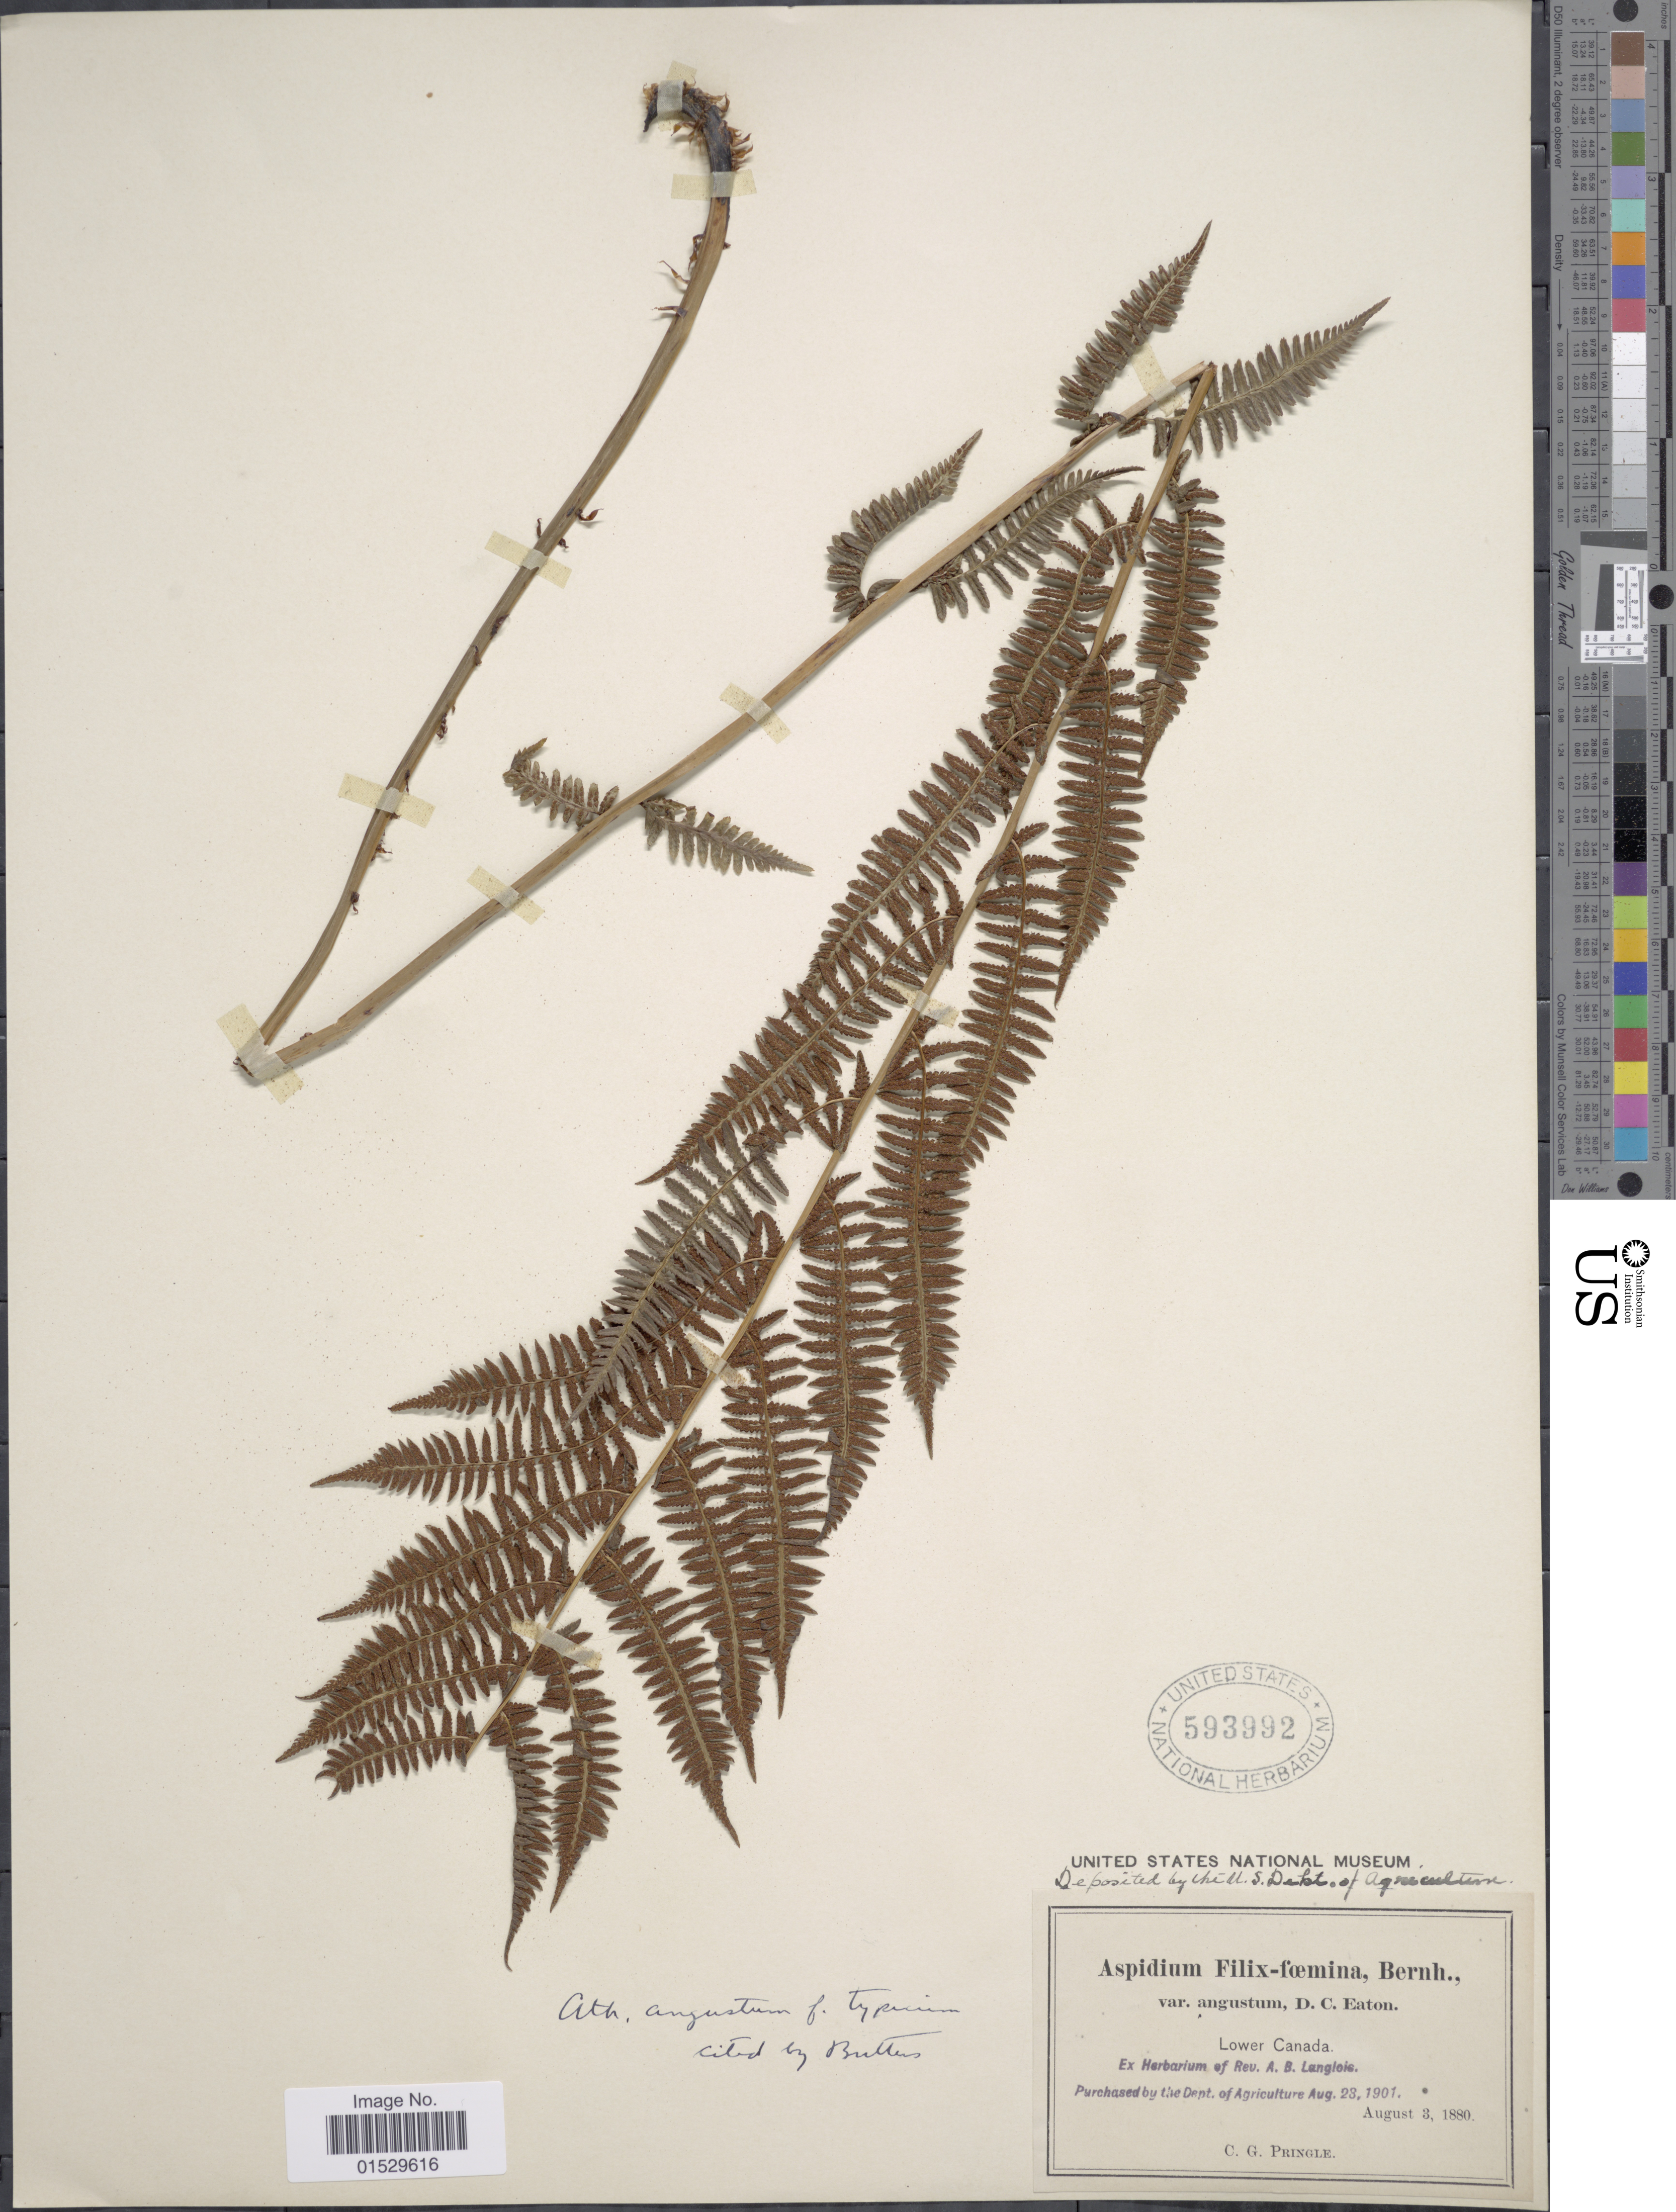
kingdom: Plantae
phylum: Tracheophyta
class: Polypodiopsida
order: Polypodiales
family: Athyriaceae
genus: Athyrium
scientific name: Athyrium filix-femina subsp. angustatum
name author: (Willd.) R.T. Clausen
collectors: C. G. Pringle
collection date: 1880-08-03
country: Canada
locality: Lower Canada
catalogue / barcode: US 593992